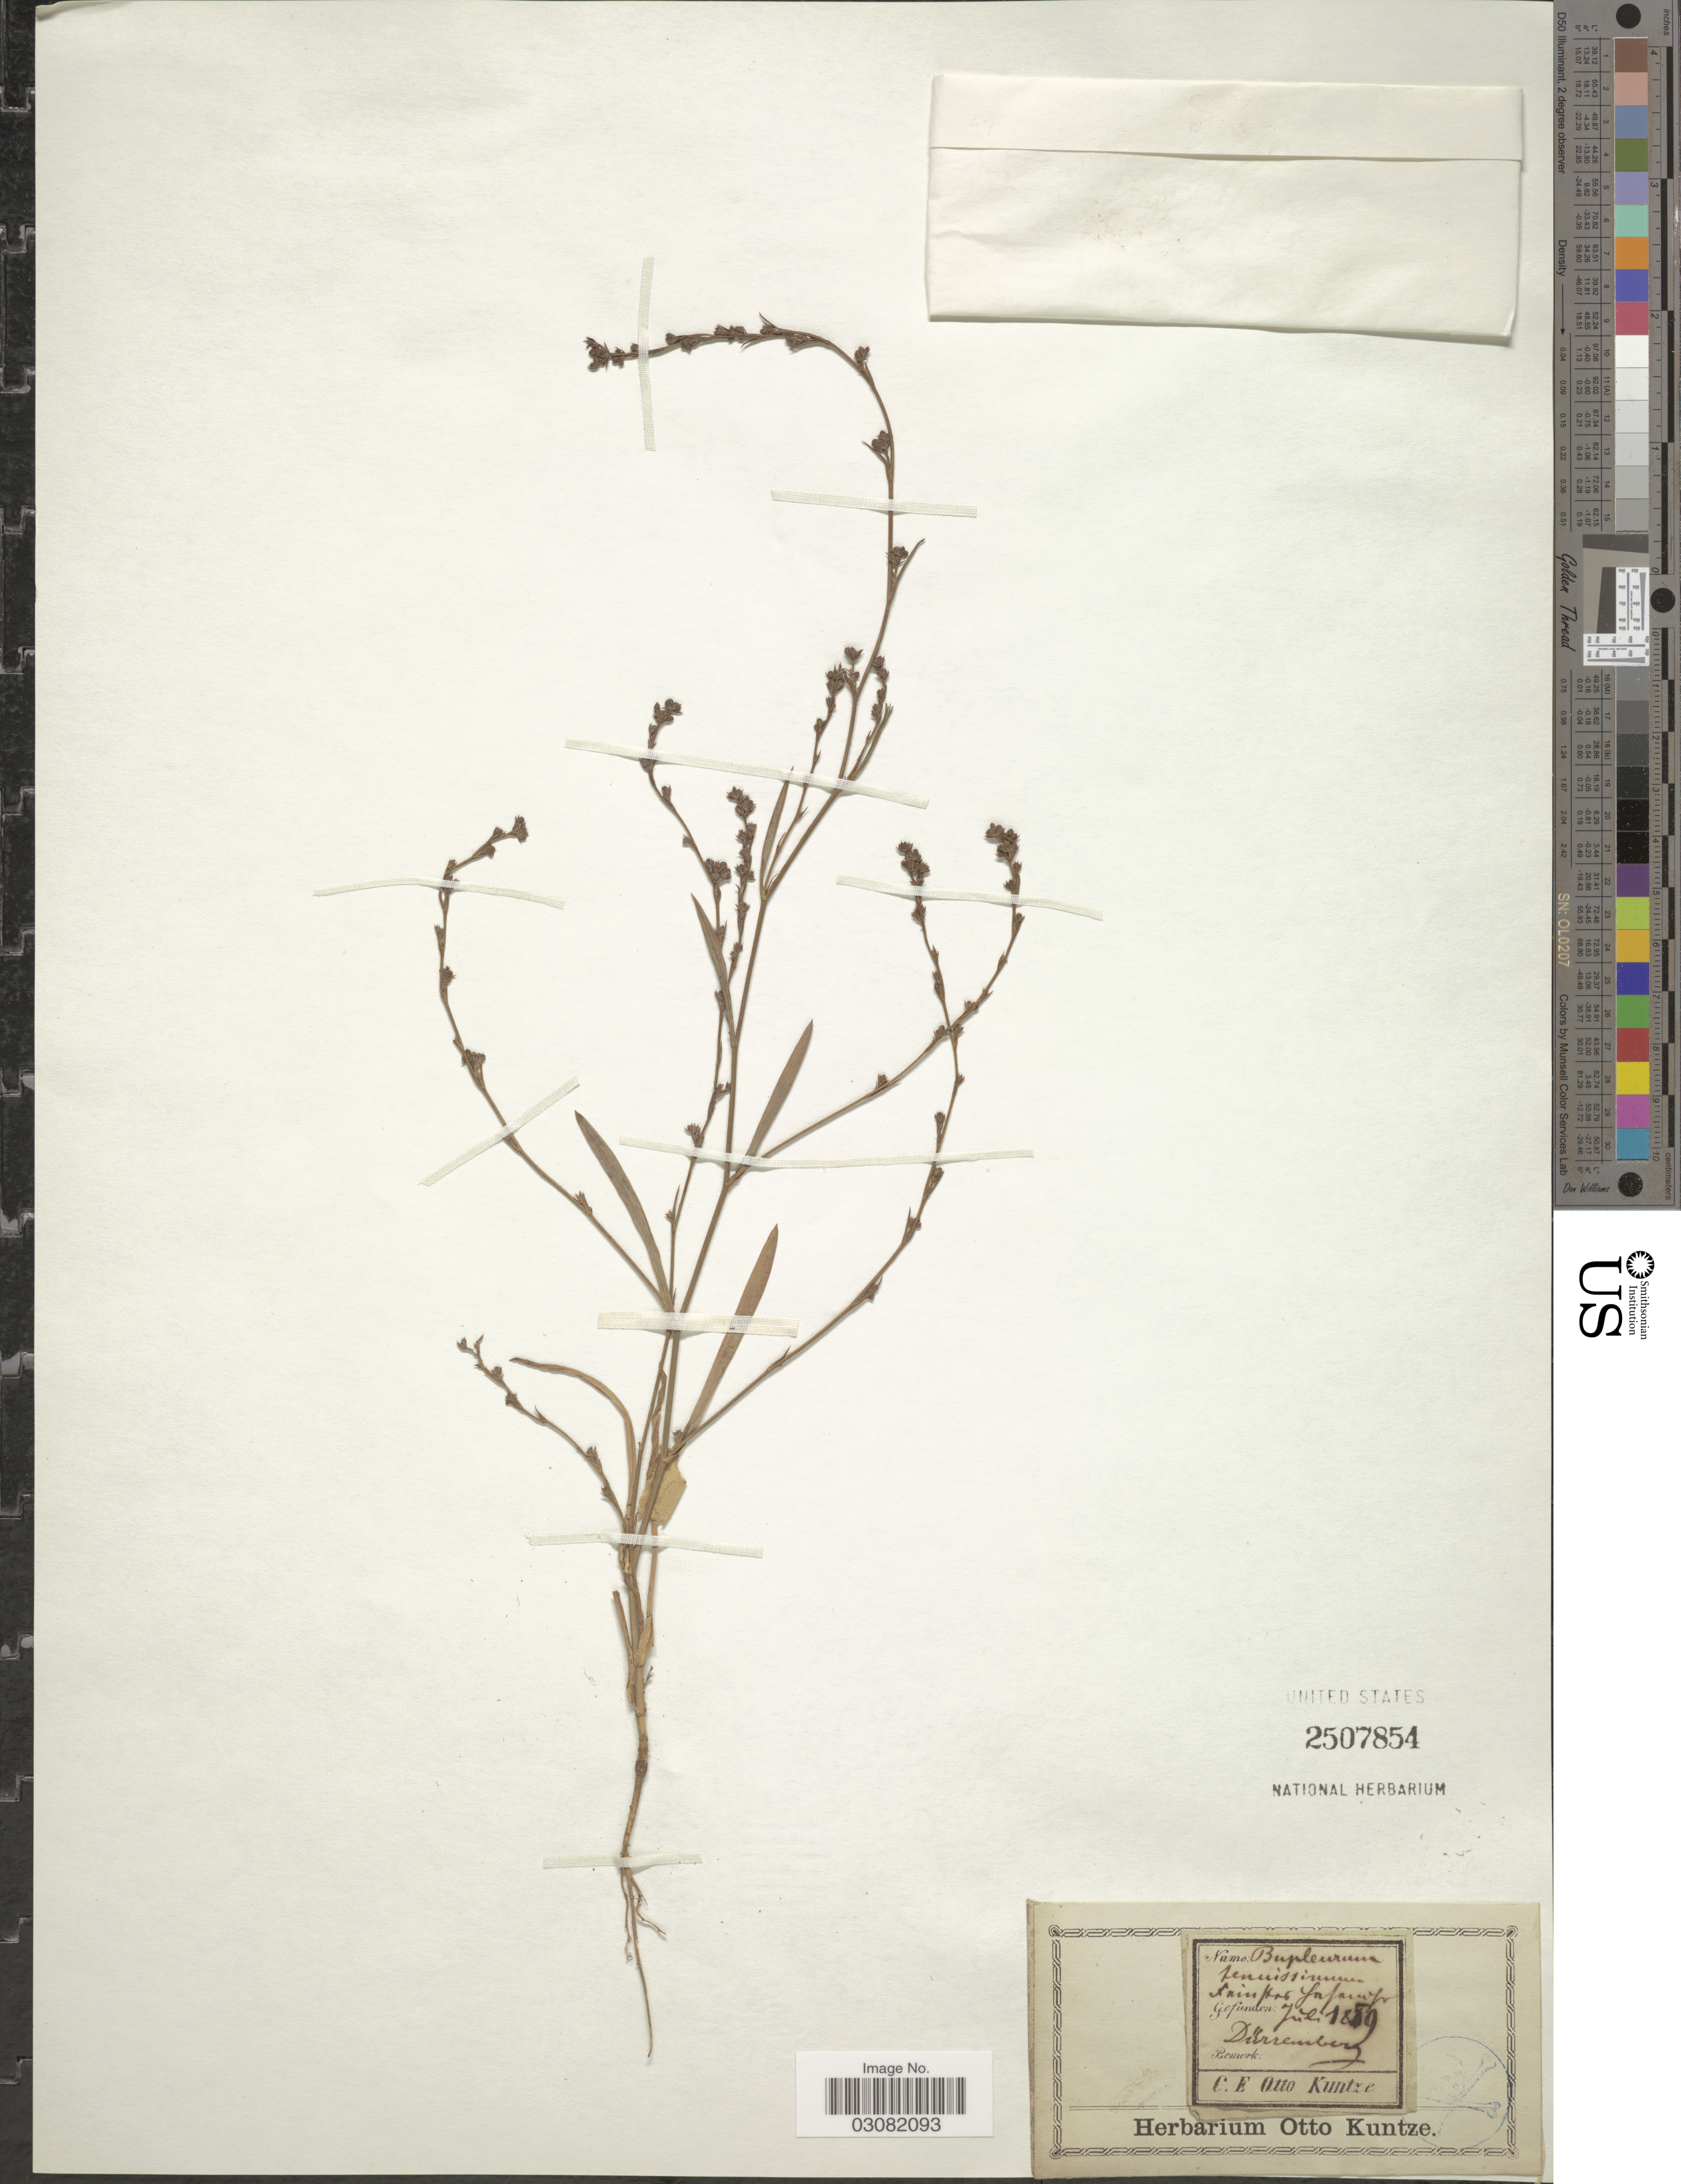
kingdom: Plantae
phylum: Tracheophyta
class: Magnoliopsida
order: Apiales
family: Apiaceae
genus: Bupleurum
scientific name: Bupleurum tenuissimum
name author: L.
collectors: C.E.O. Kuntze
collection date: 1859-07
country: Germany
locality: Dürremberg.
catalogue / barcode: US 2507854